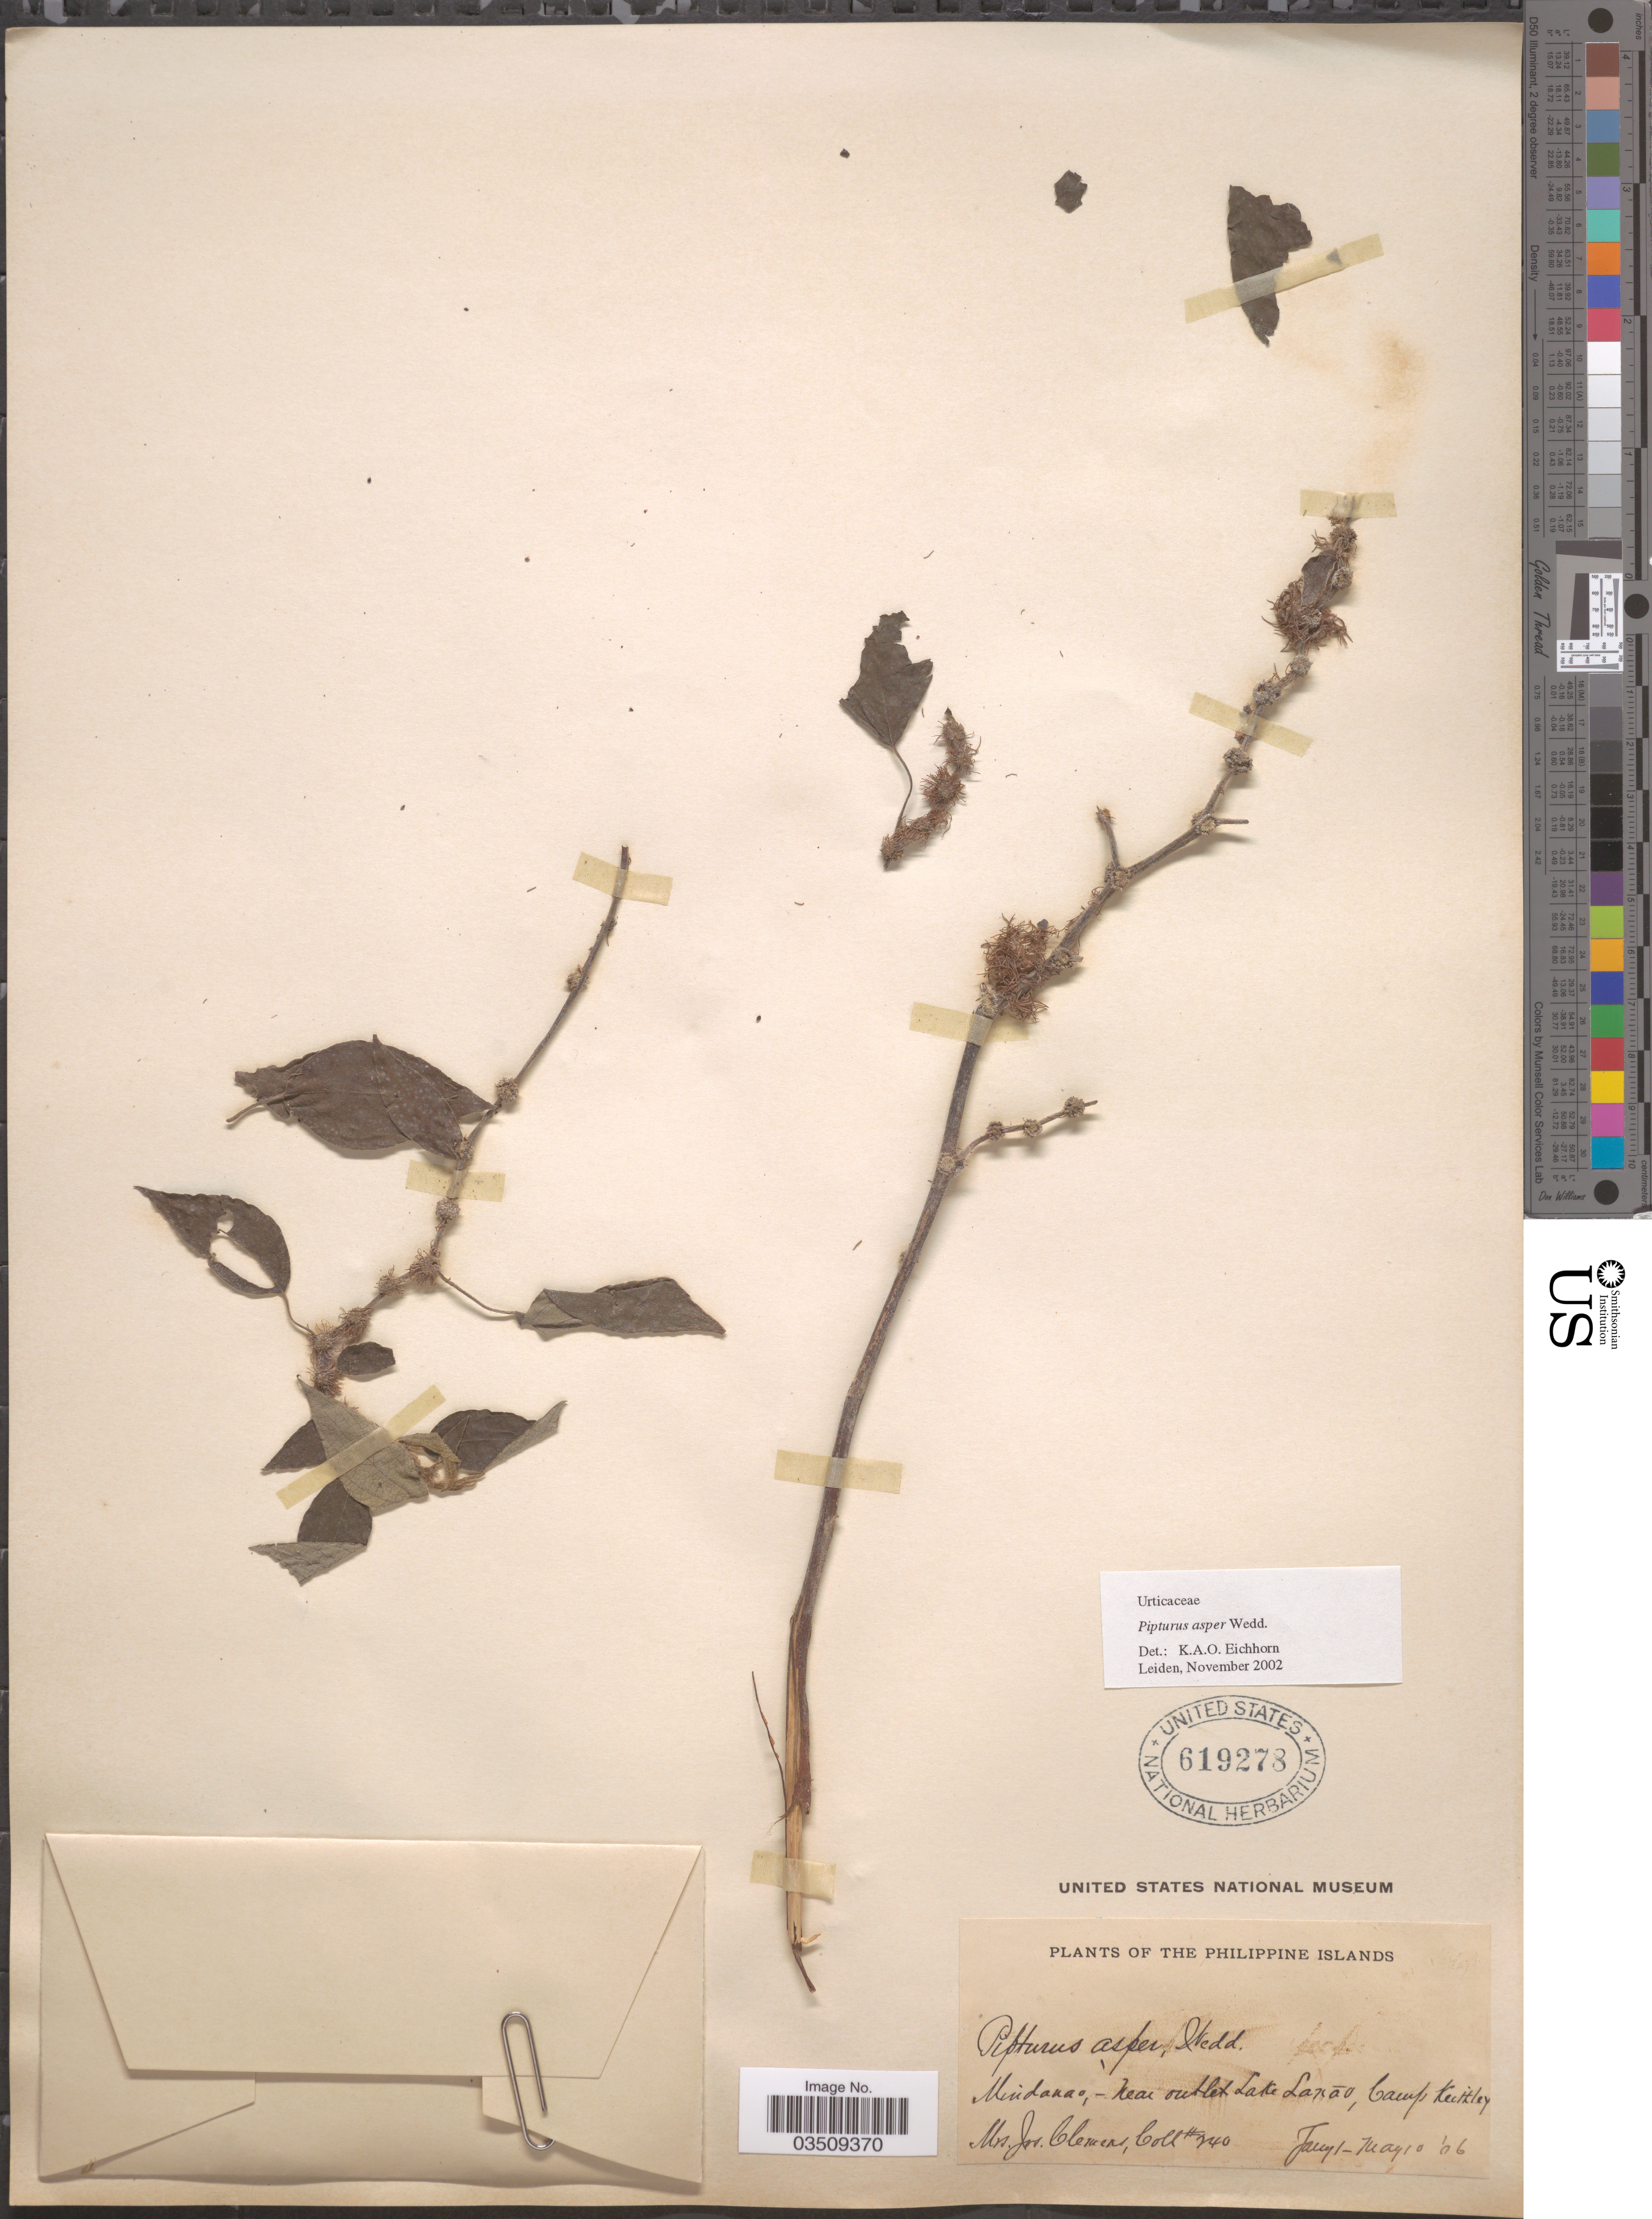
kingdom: Plantae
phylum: Tracheophyta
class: Magnoliopsida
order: Rosales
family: Urticaceae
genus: Pipturus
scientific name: Pipturus arborescens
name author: (Link) C.B. Rob.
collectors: J. Clemens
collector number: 240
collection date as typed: Transcribed d/m/y: 1/1/6 to 10/5/6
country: Philippines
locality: Mindanao, - near outlet Lake Lanao, Camp Keithley.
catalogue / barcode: US 619278